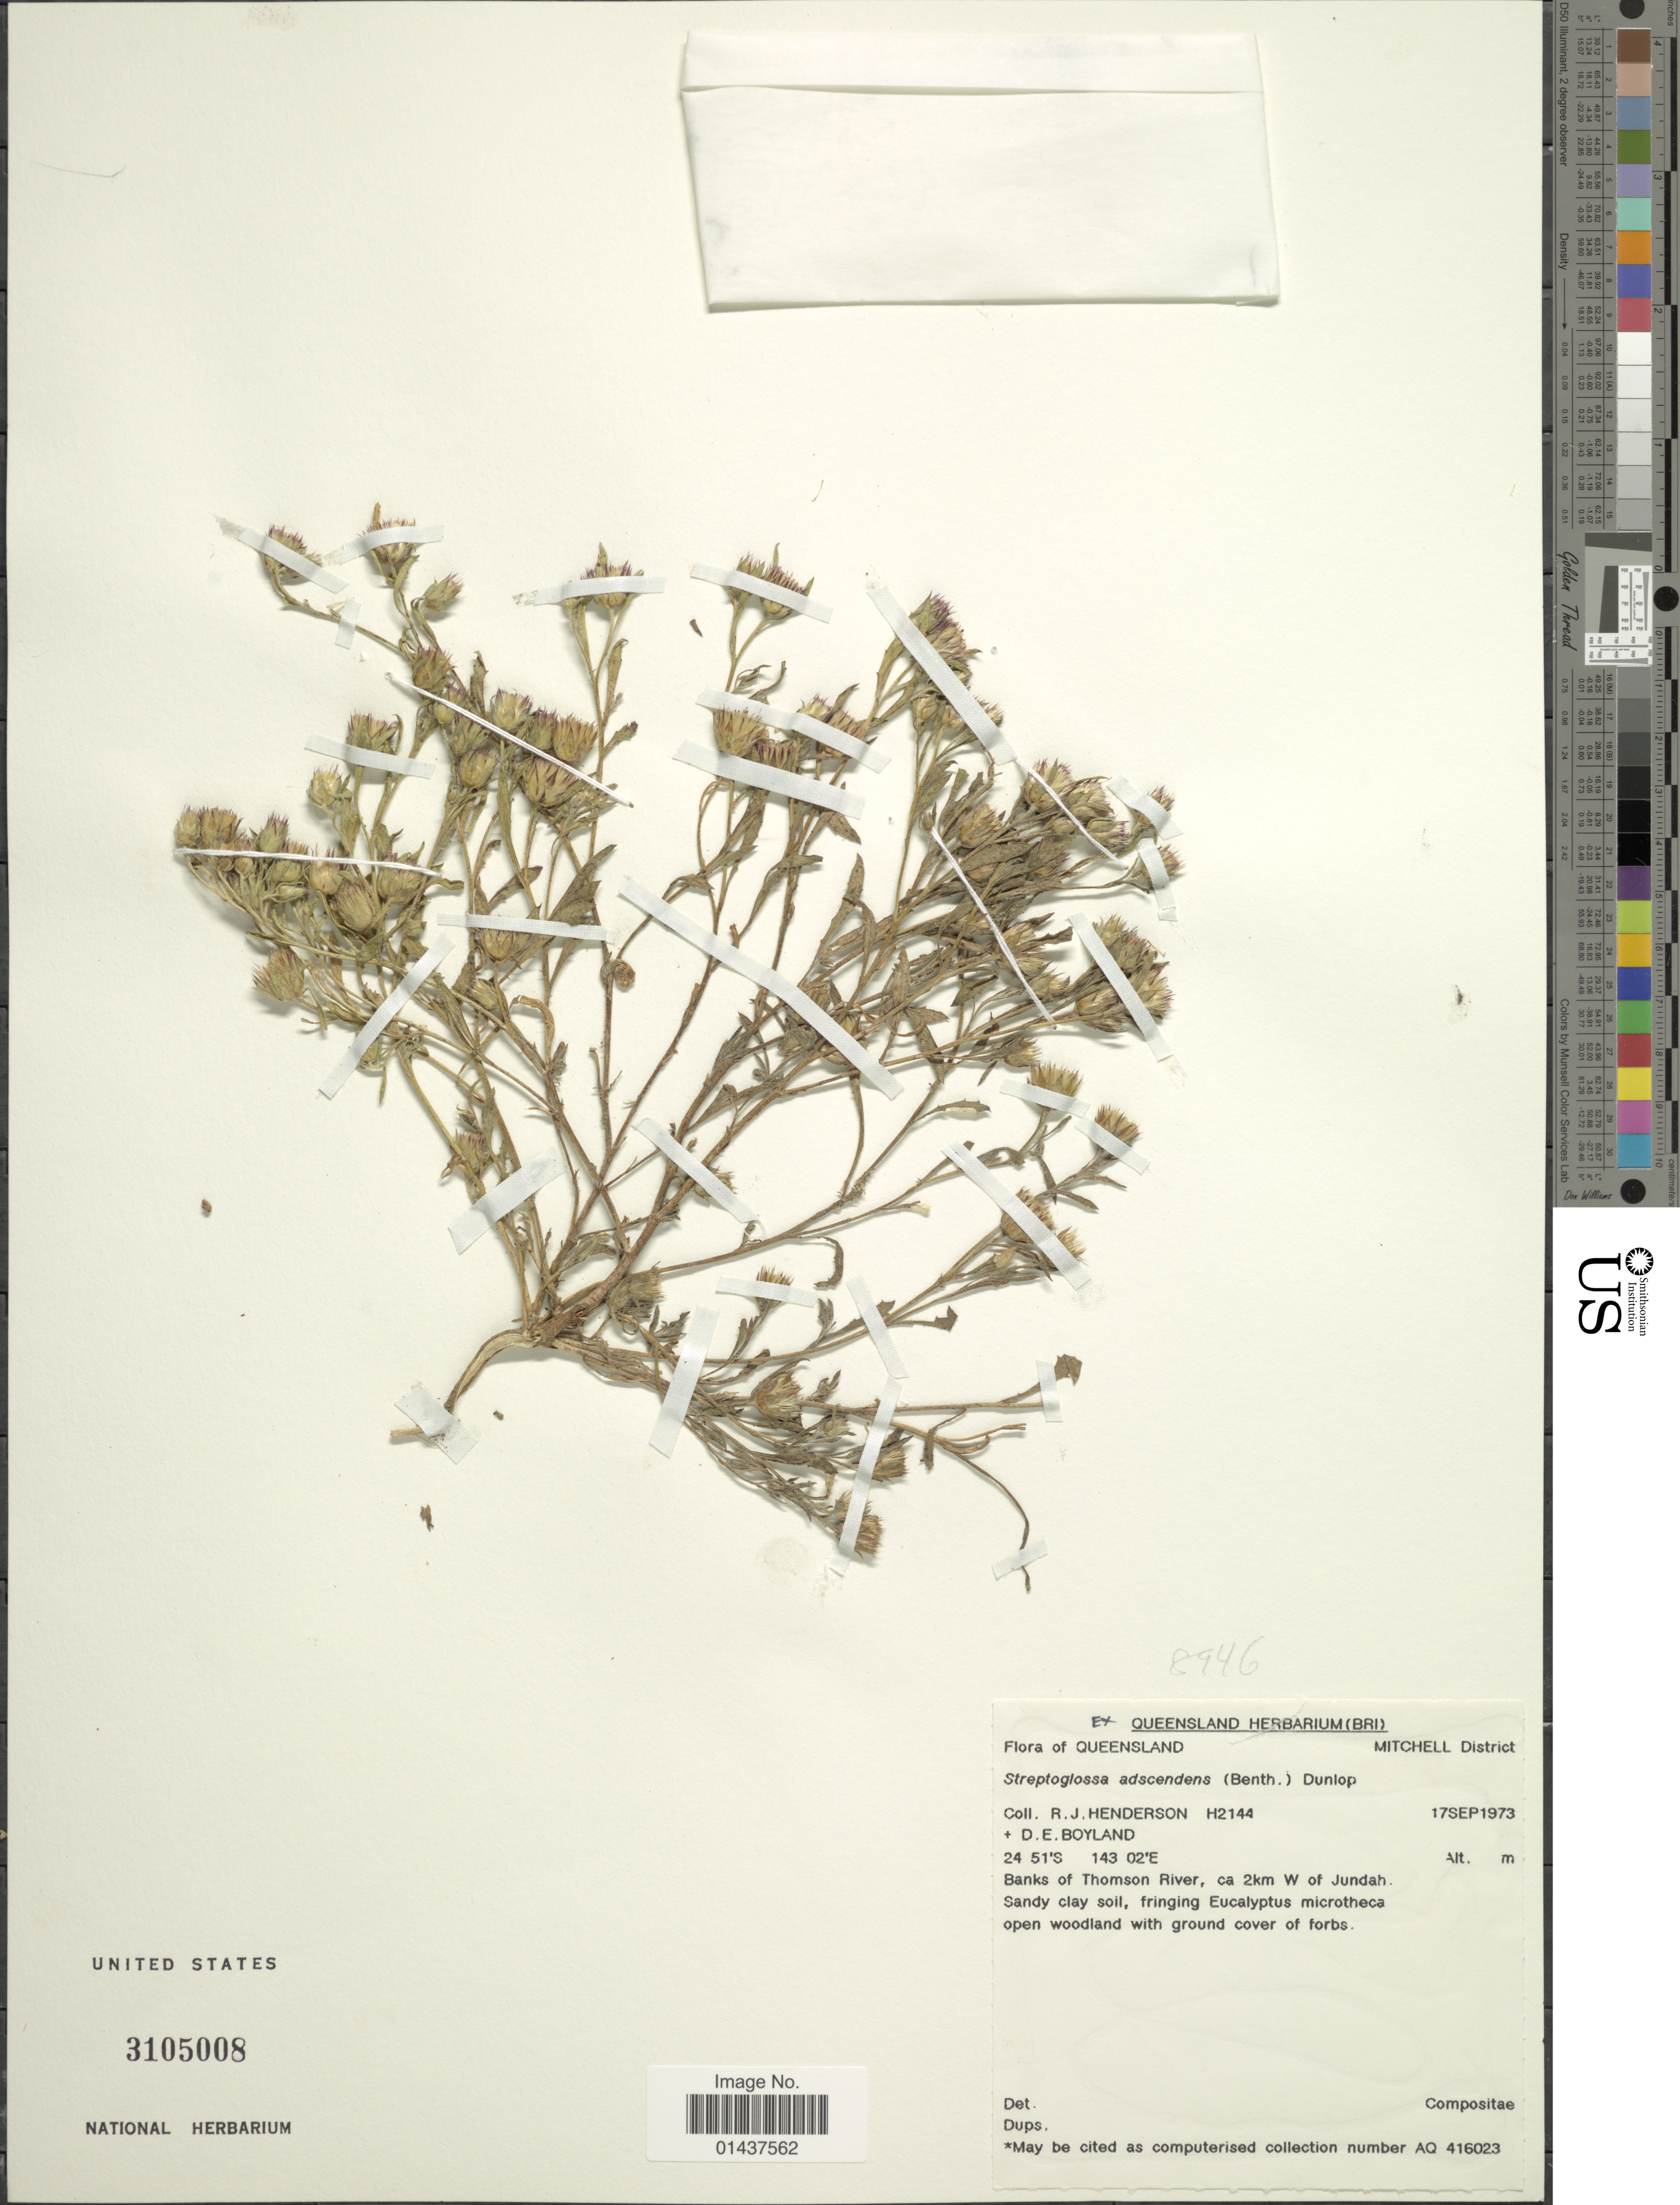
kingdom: Plantae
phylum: Tracheophyta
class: Magnoliopsida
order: Asterales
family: Asteraceae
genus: Streptoglossa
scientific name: Streptoglossa adscendens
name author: (Benth.) Dunlop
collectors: R. J. F. Henderson & D. Boyland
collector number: H2144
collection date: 1973-09-17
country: Australia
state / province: Queensland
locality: Mitchell District, banks of Thomson River, ca 2km W of Junda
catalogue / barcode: US 3105008